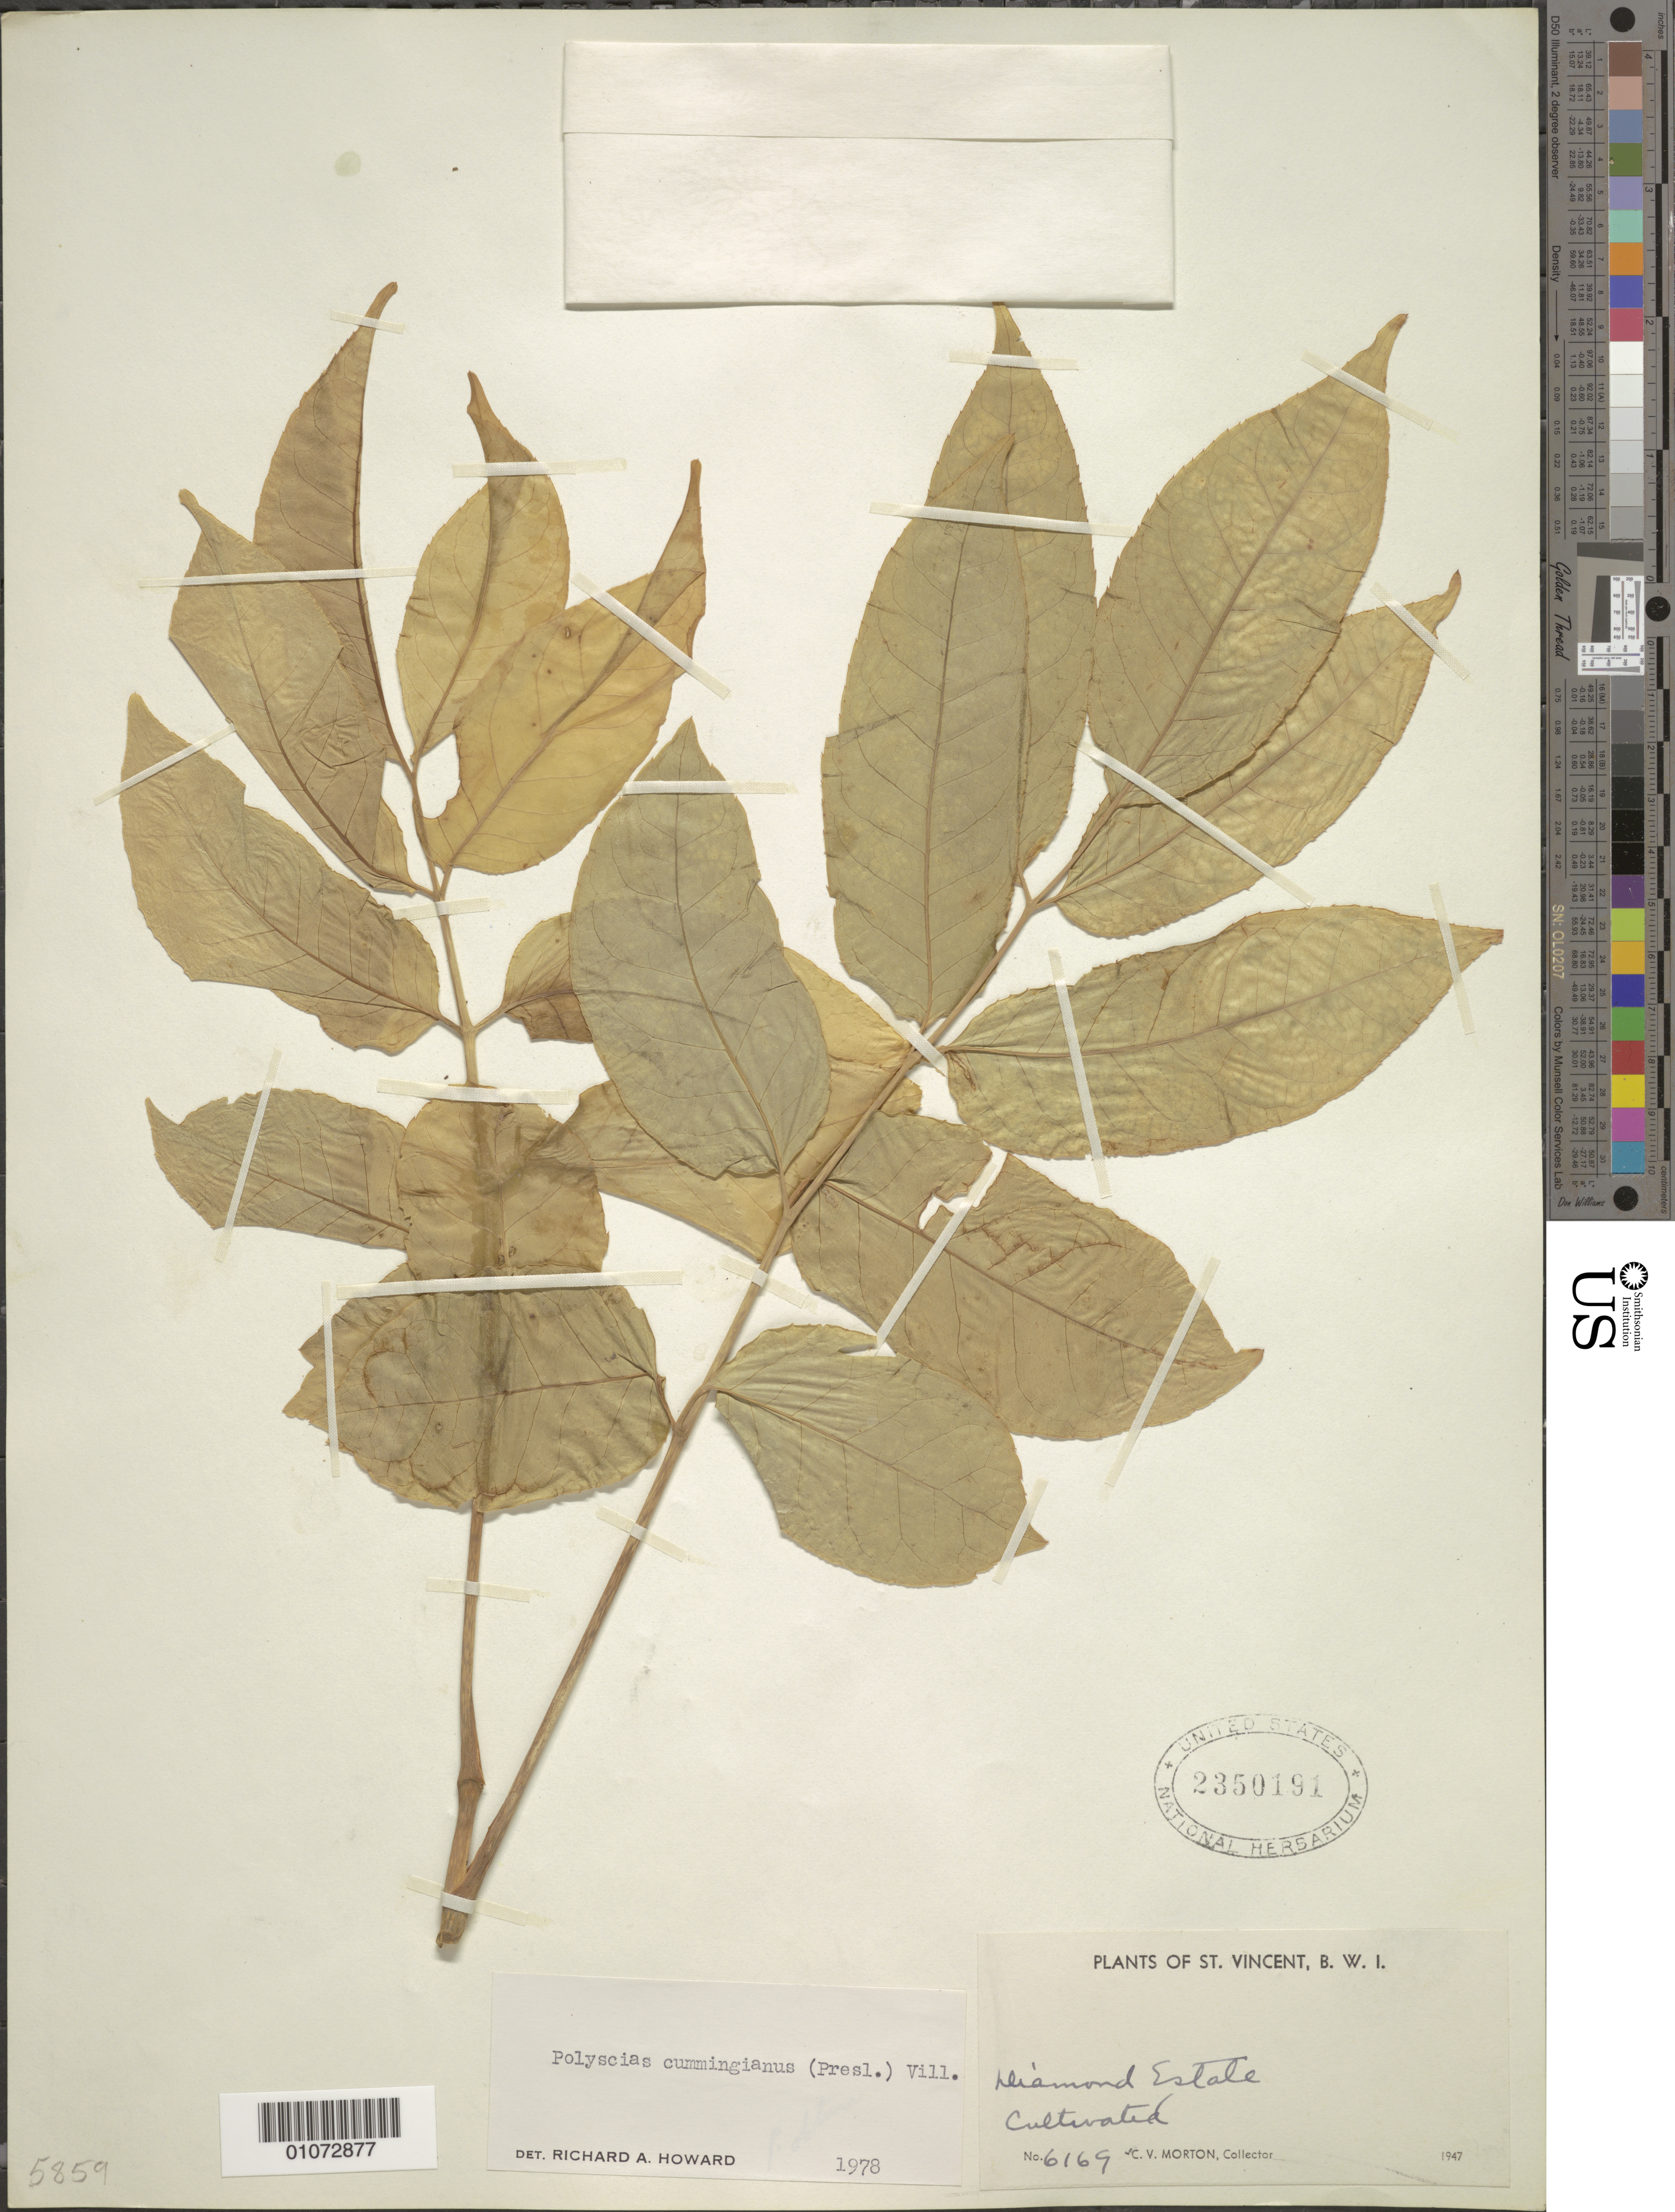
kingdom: Plantae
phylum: Tracheophyta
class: Magnoliopsida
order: Apiales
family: Araliaceae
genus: Polyscias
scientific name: Polyscias sp.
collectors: C. V. Morton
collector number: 6169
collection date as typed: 01 Jan 1947 to 31 Dec 1947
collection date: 1947-01-01/1947-12-31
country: St. Vincent - Grenadines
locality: Diamond Estate.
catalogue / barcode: US 2350191